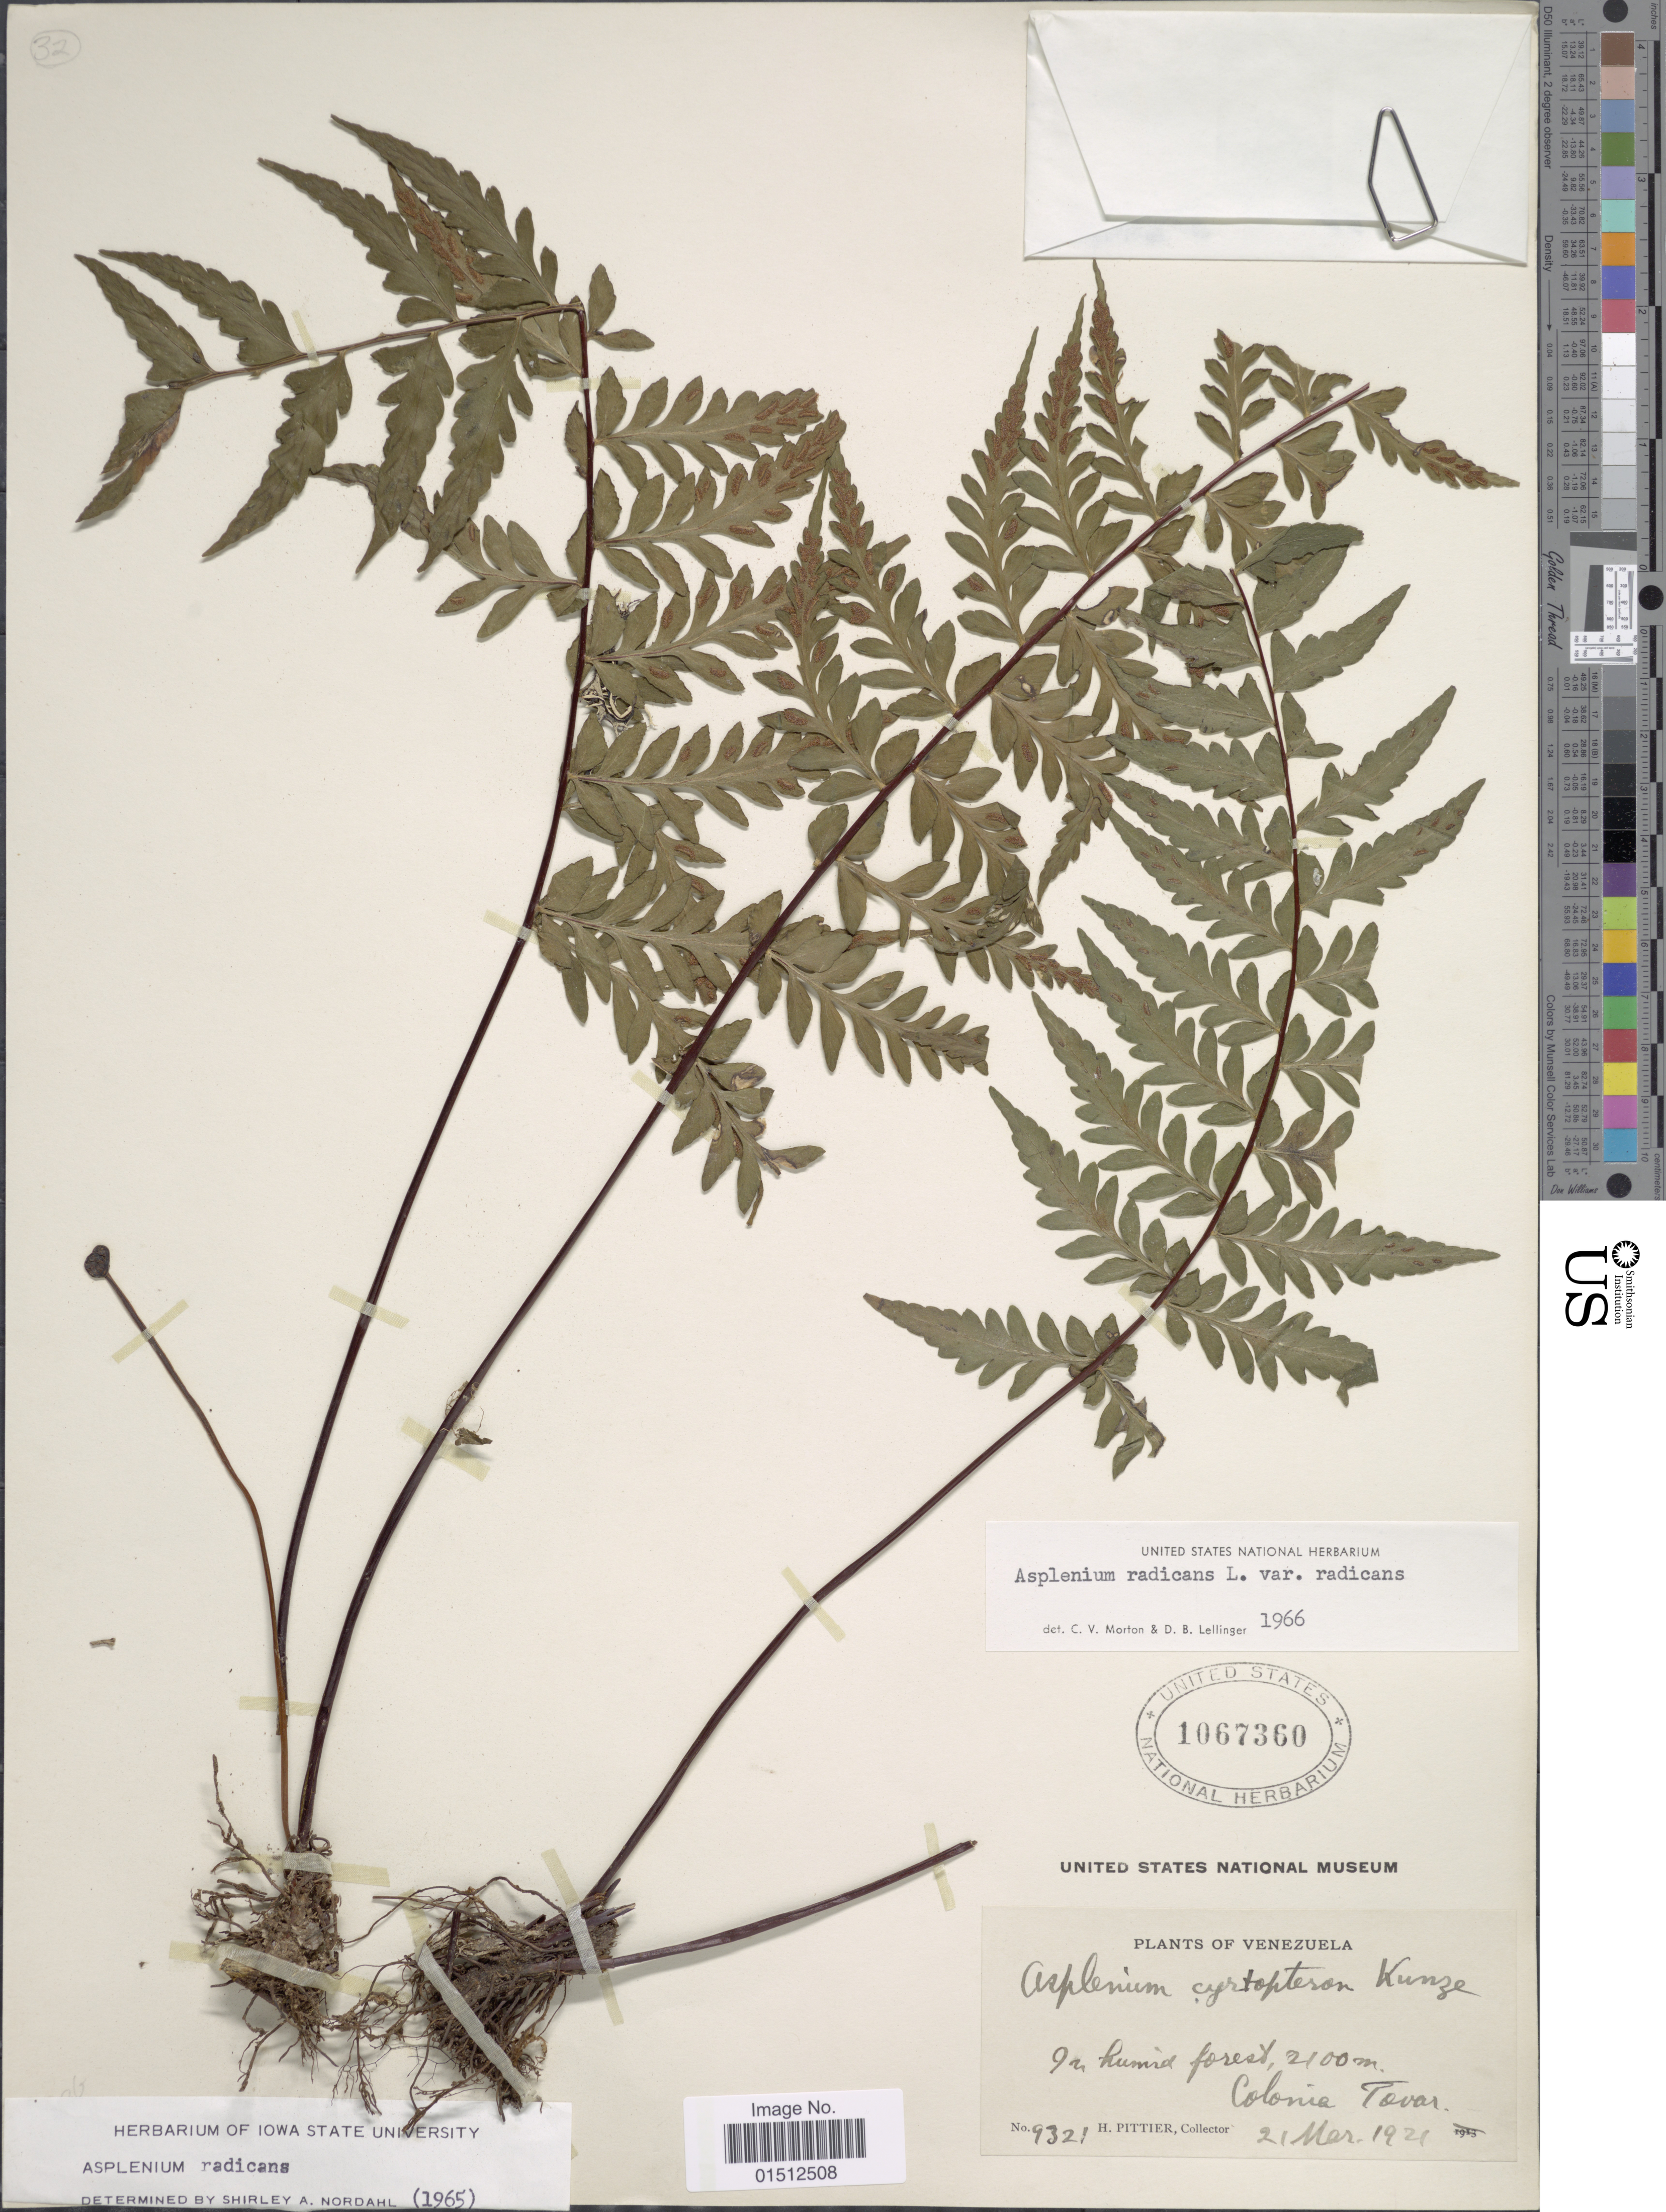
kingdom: Plantae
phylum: Tracheophyta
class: Polypodiopsida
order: Polypodiales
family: Aspleniaceae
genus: Asplenium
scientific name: Asplenium radicans var. radicans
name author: L.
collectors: H. F. Pittier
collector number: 9321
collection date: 1921-03-21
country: Venezuela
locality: Venezuela. In humid forest, Colonia Tovar.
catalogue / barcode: US 1067360